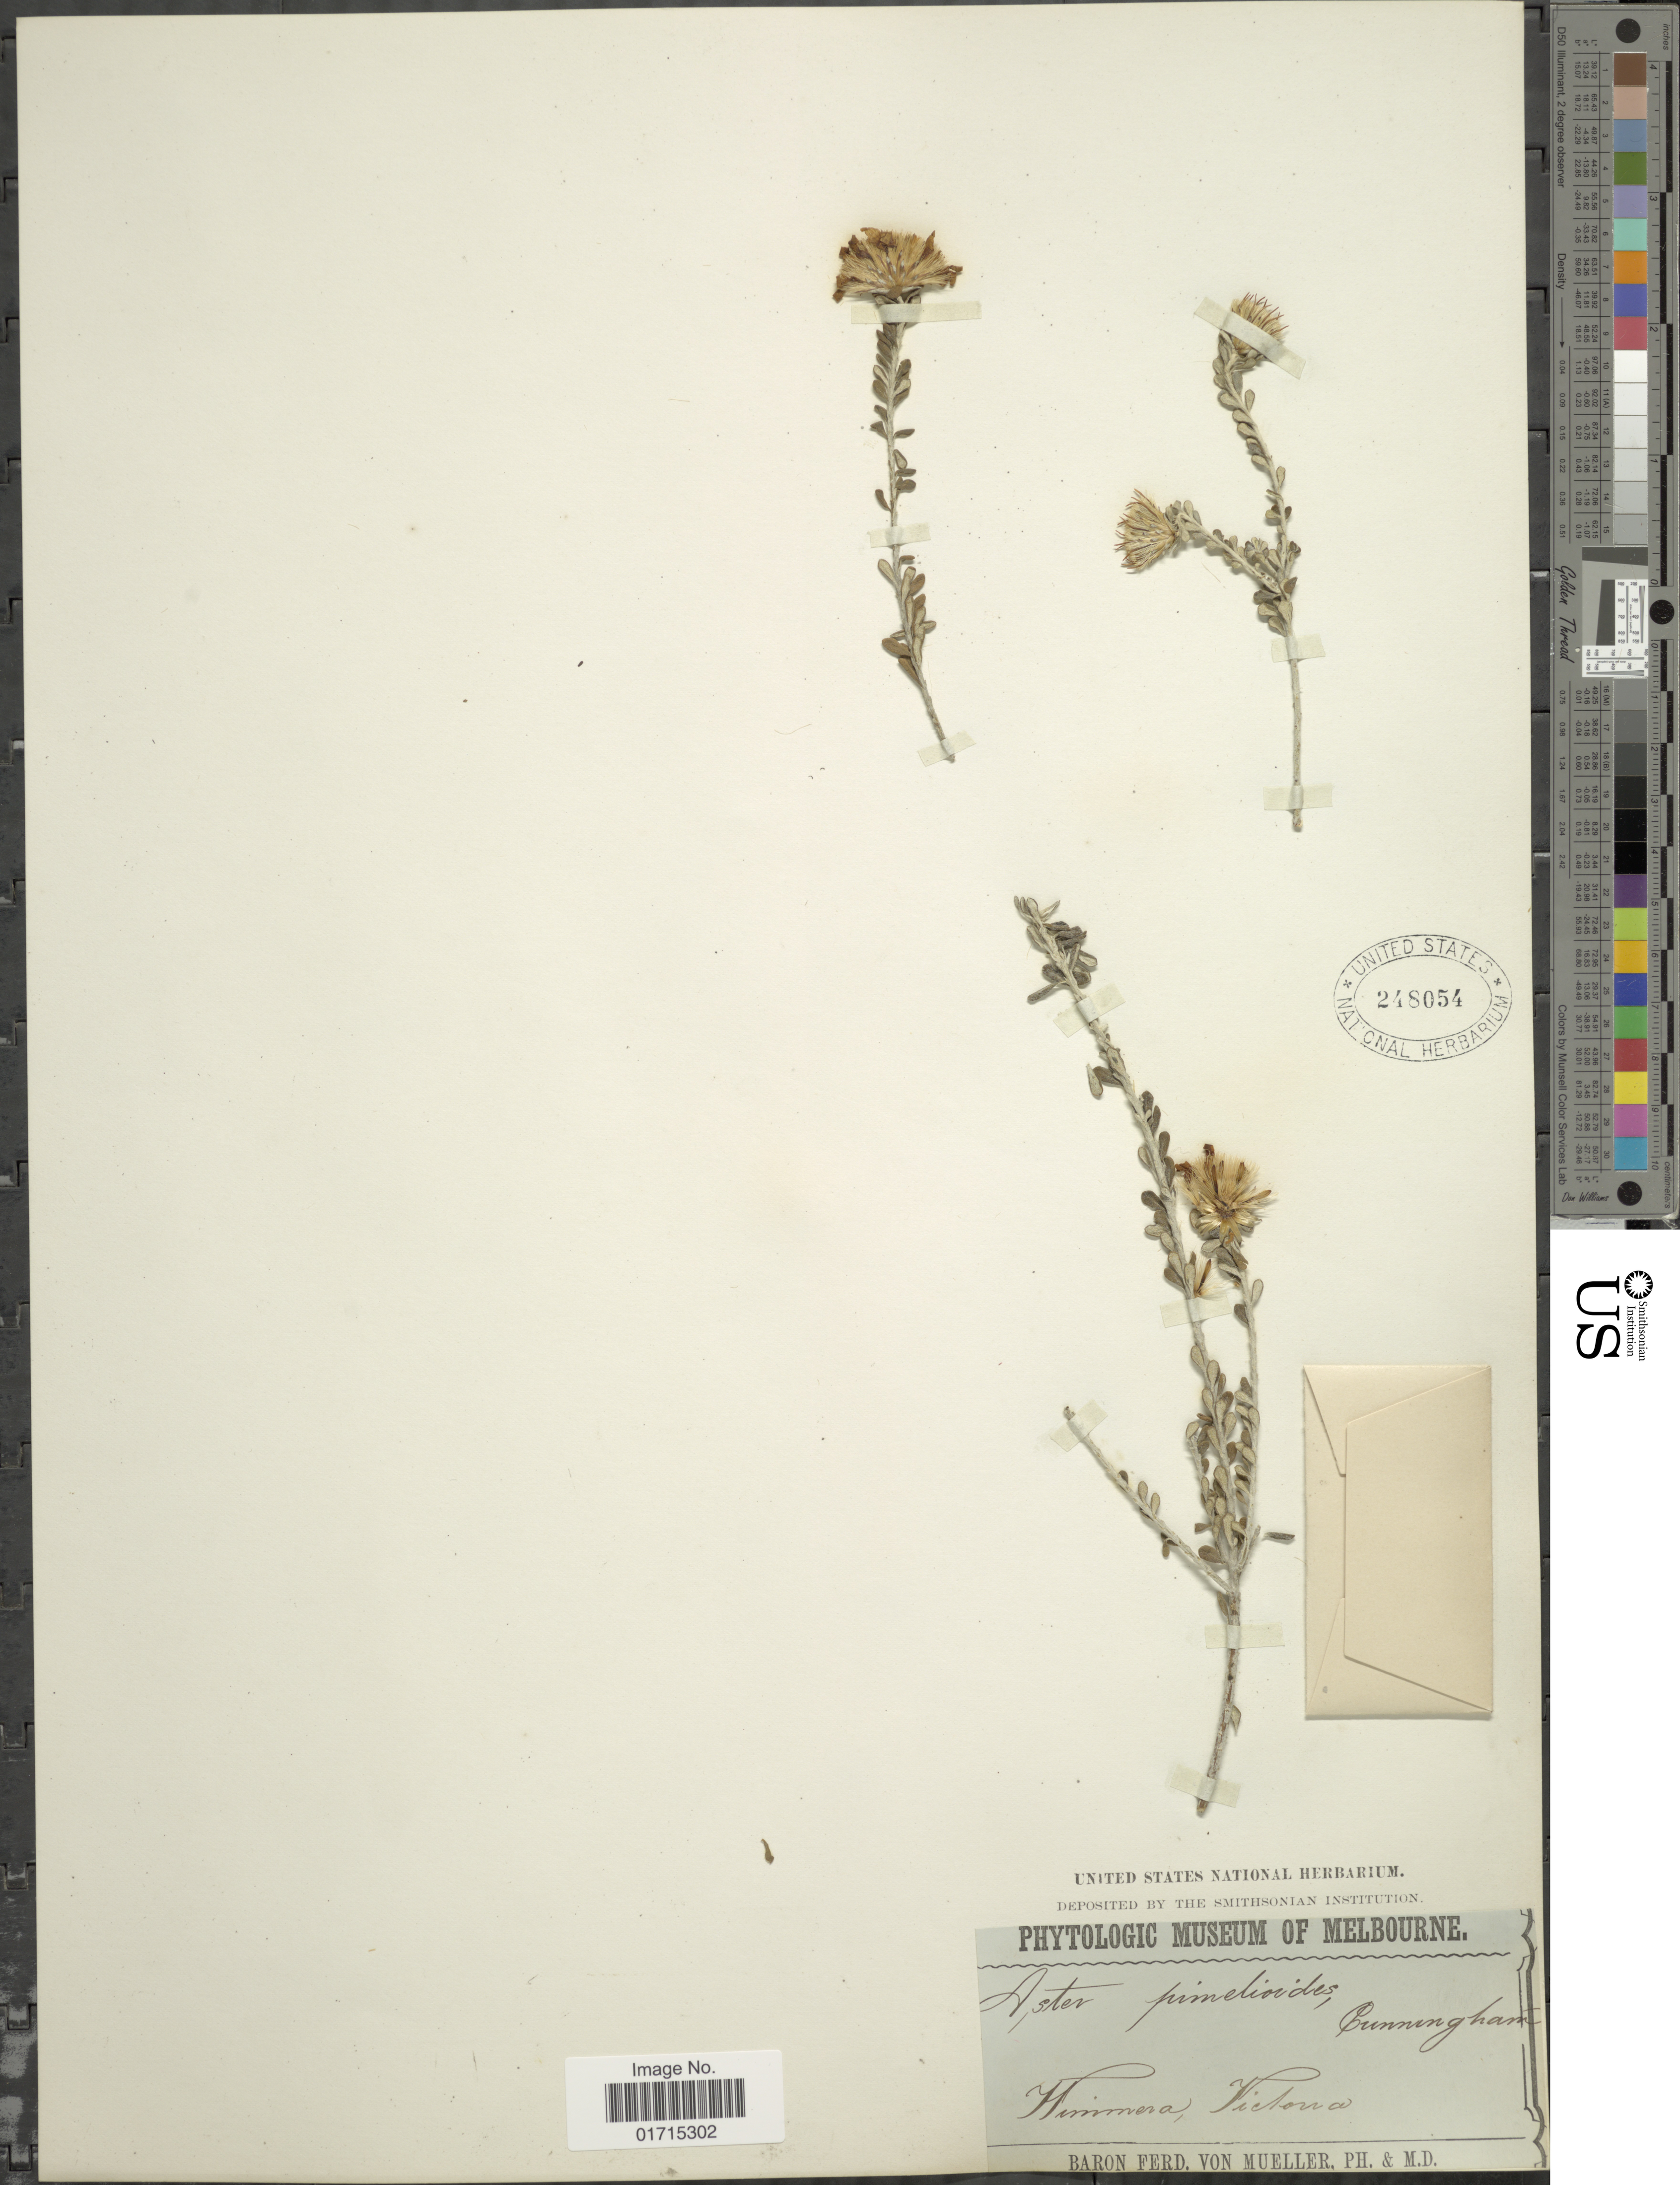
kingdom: Plantae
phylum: Tracheophyta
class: Magnoliopsida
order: Asterales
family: Asteraceae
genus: Olearia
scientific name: Olearia pimeleoides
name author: (DC.) Benth.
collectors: B. von Mueller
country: Australia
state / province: Victoria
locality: Wimmera, Victoria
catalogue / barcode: US 248054